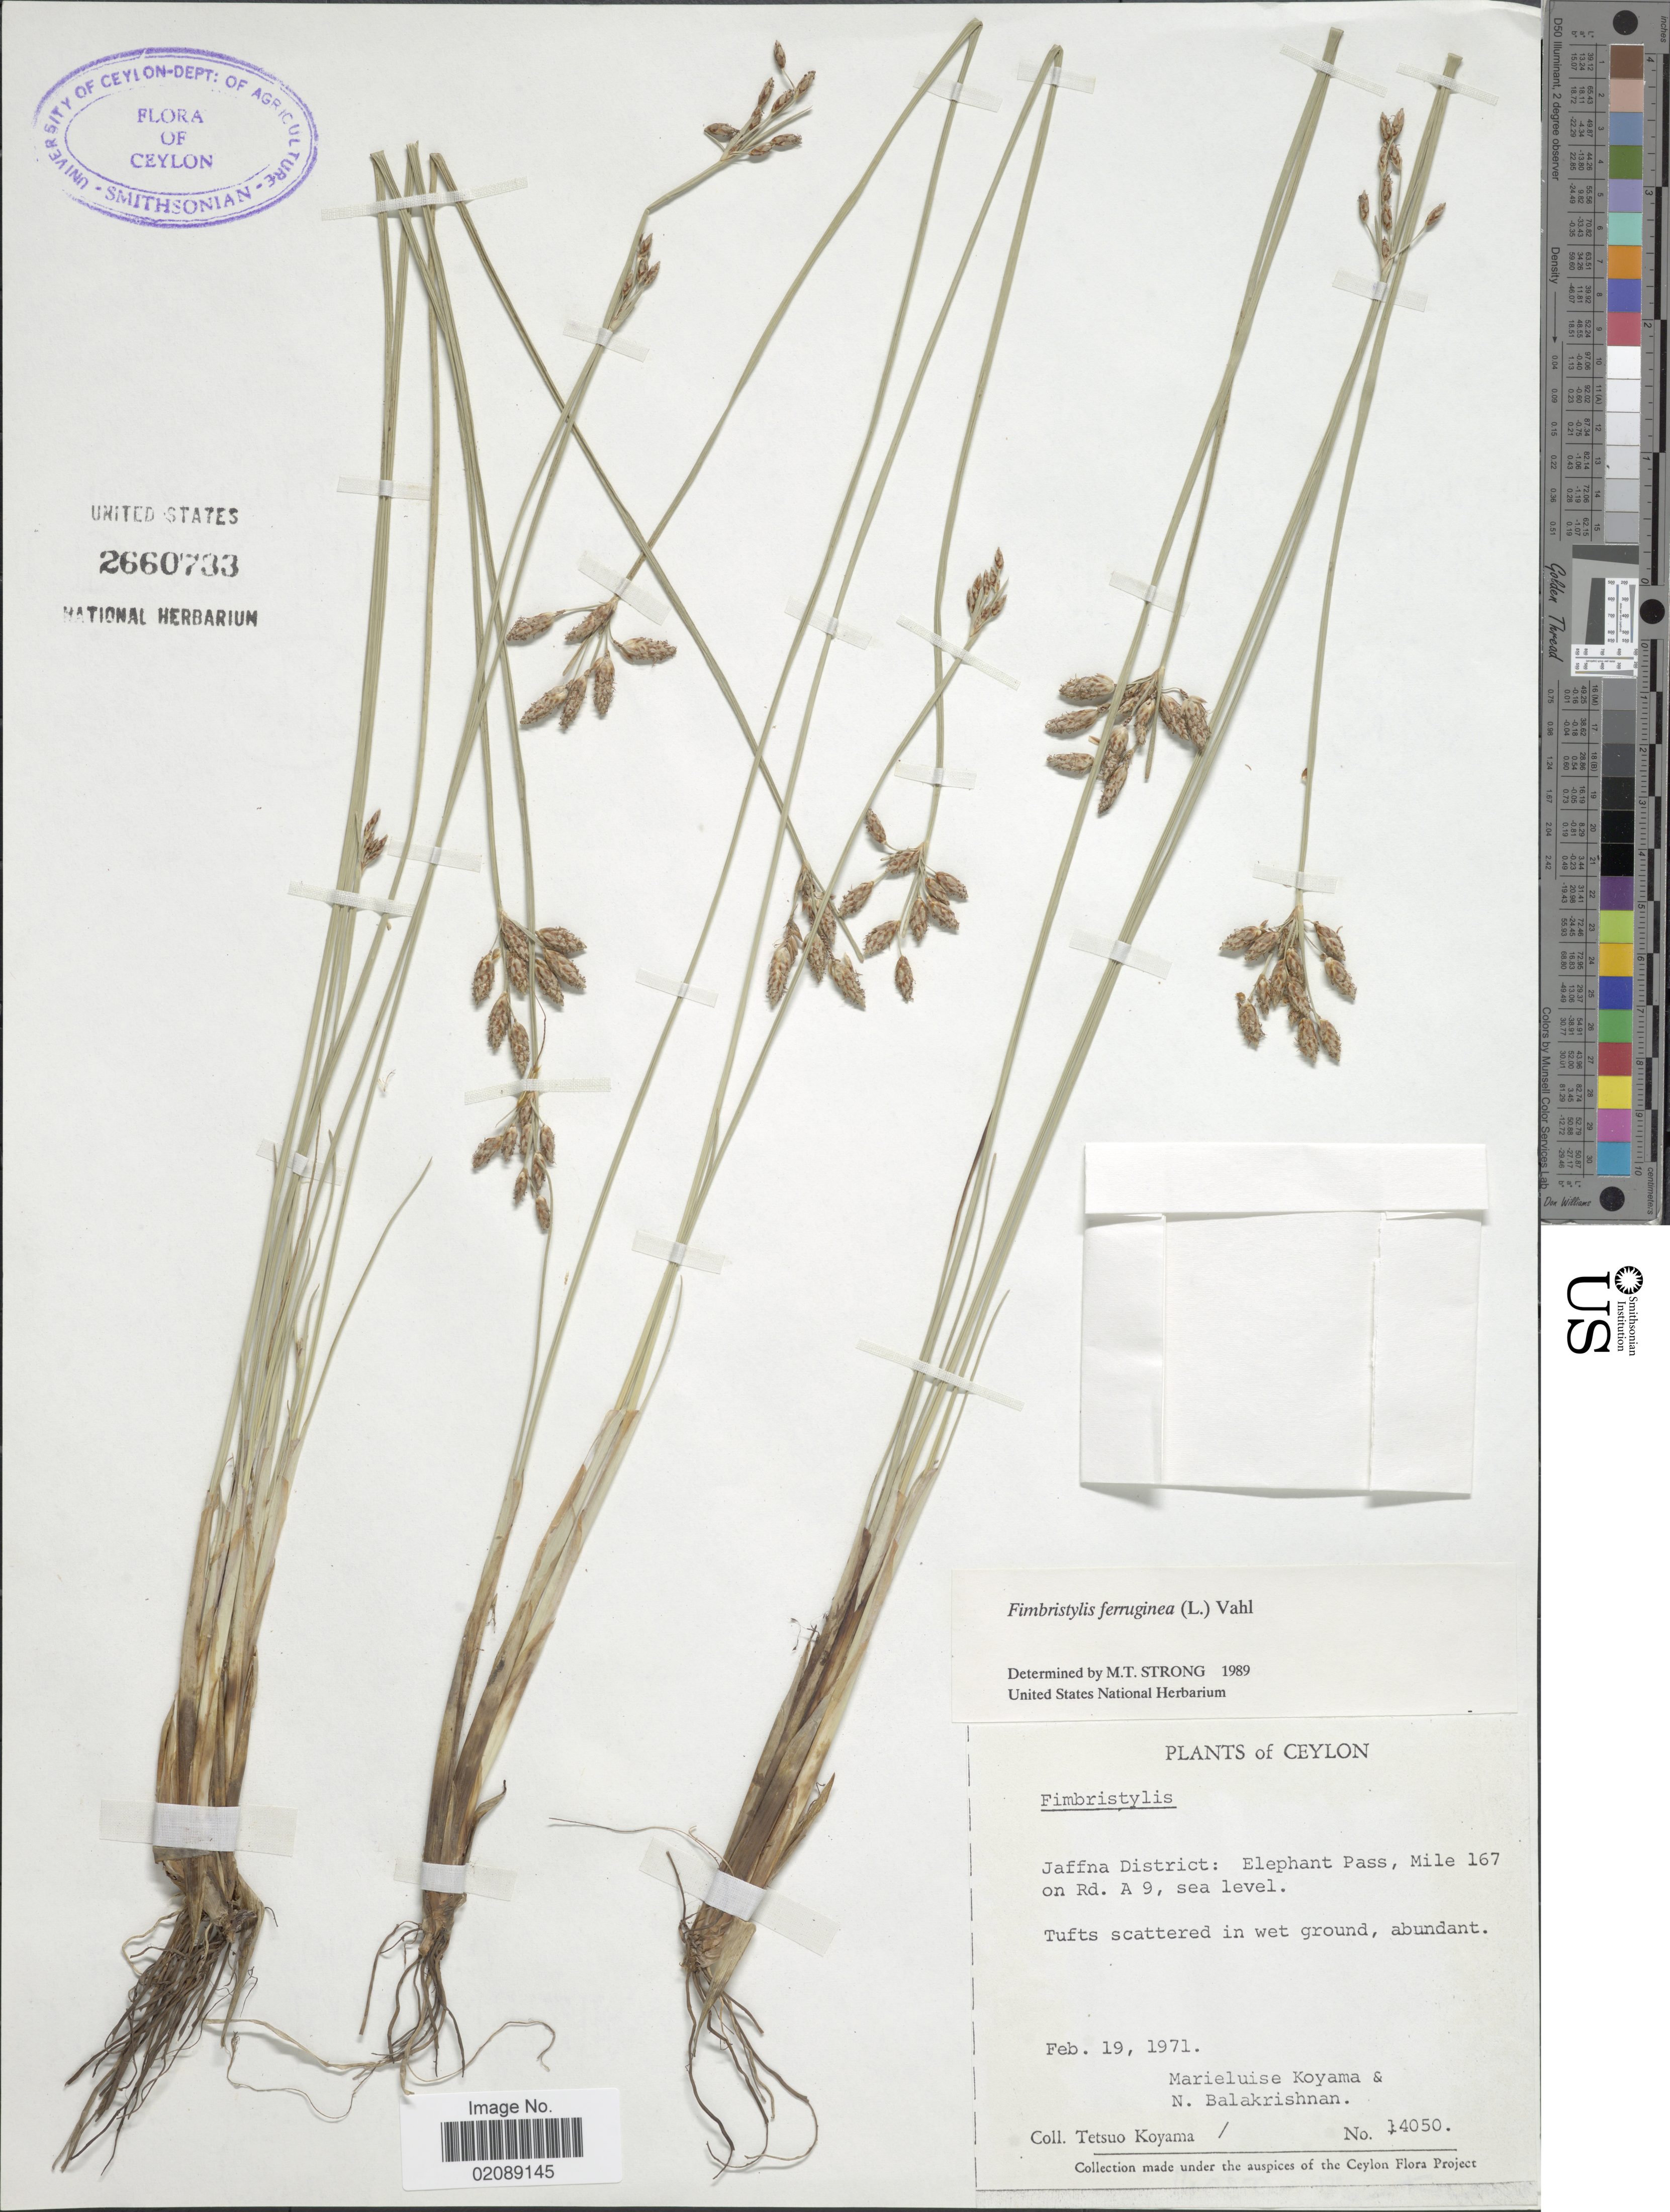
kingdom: Plantae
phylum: Tracheophyta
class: Liliopsida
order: Poales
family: Cyperaceae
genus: Fimbristylis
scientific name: Fimbristylis ferruginea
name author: (L.) Vahl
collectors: T. Koyama, M. Koyama & N. Balakrishnan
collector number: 14050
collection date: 1971-02-19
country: Sri Lanka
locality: Ceylon, Jaffna District; Elephant Pass, Mile 167 on Rd. A 9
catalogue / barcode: US 2660733